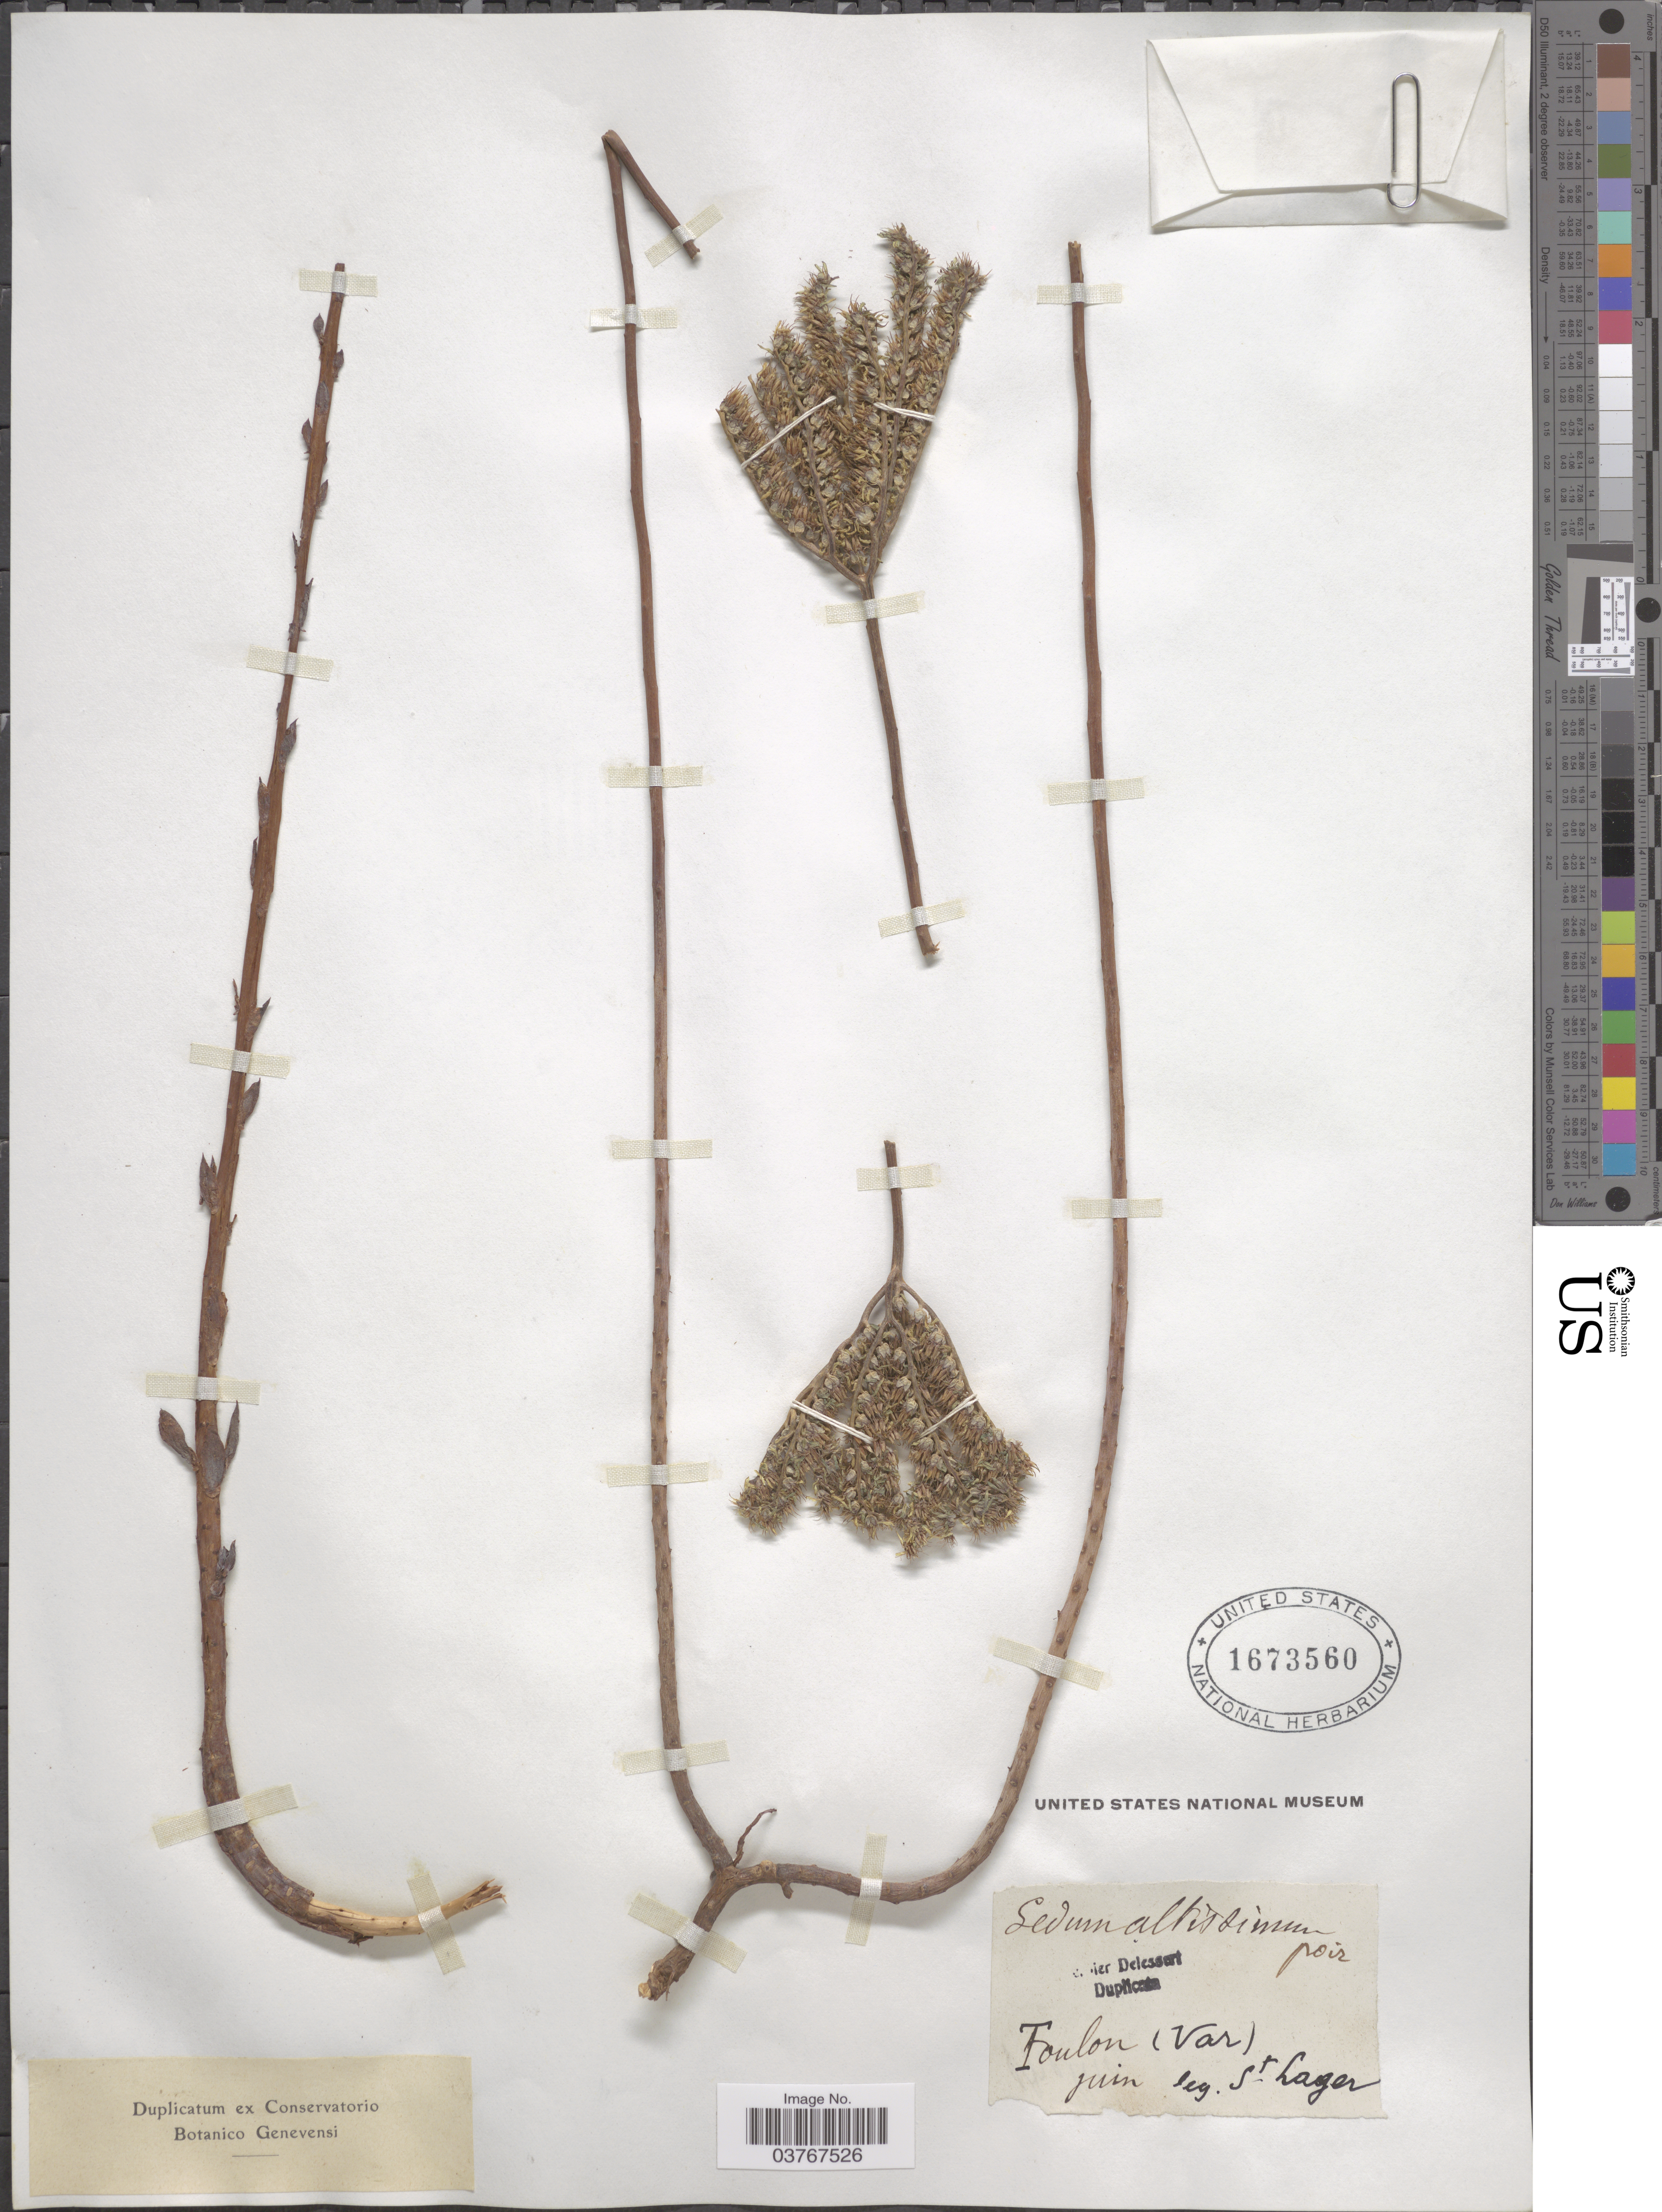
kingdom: Plantae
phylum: Tracheophyta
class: Magnoliopsida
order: Saxifragales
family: Crassulaceae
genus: Petrosedum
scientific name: Petrosedum sediforme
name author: (Jacq.) Grulich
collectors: -. St. Lager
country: France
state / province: Provence-Alpes-Côte d'Azur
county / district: Var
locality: Toulon (Var).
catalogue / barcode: US 1673560